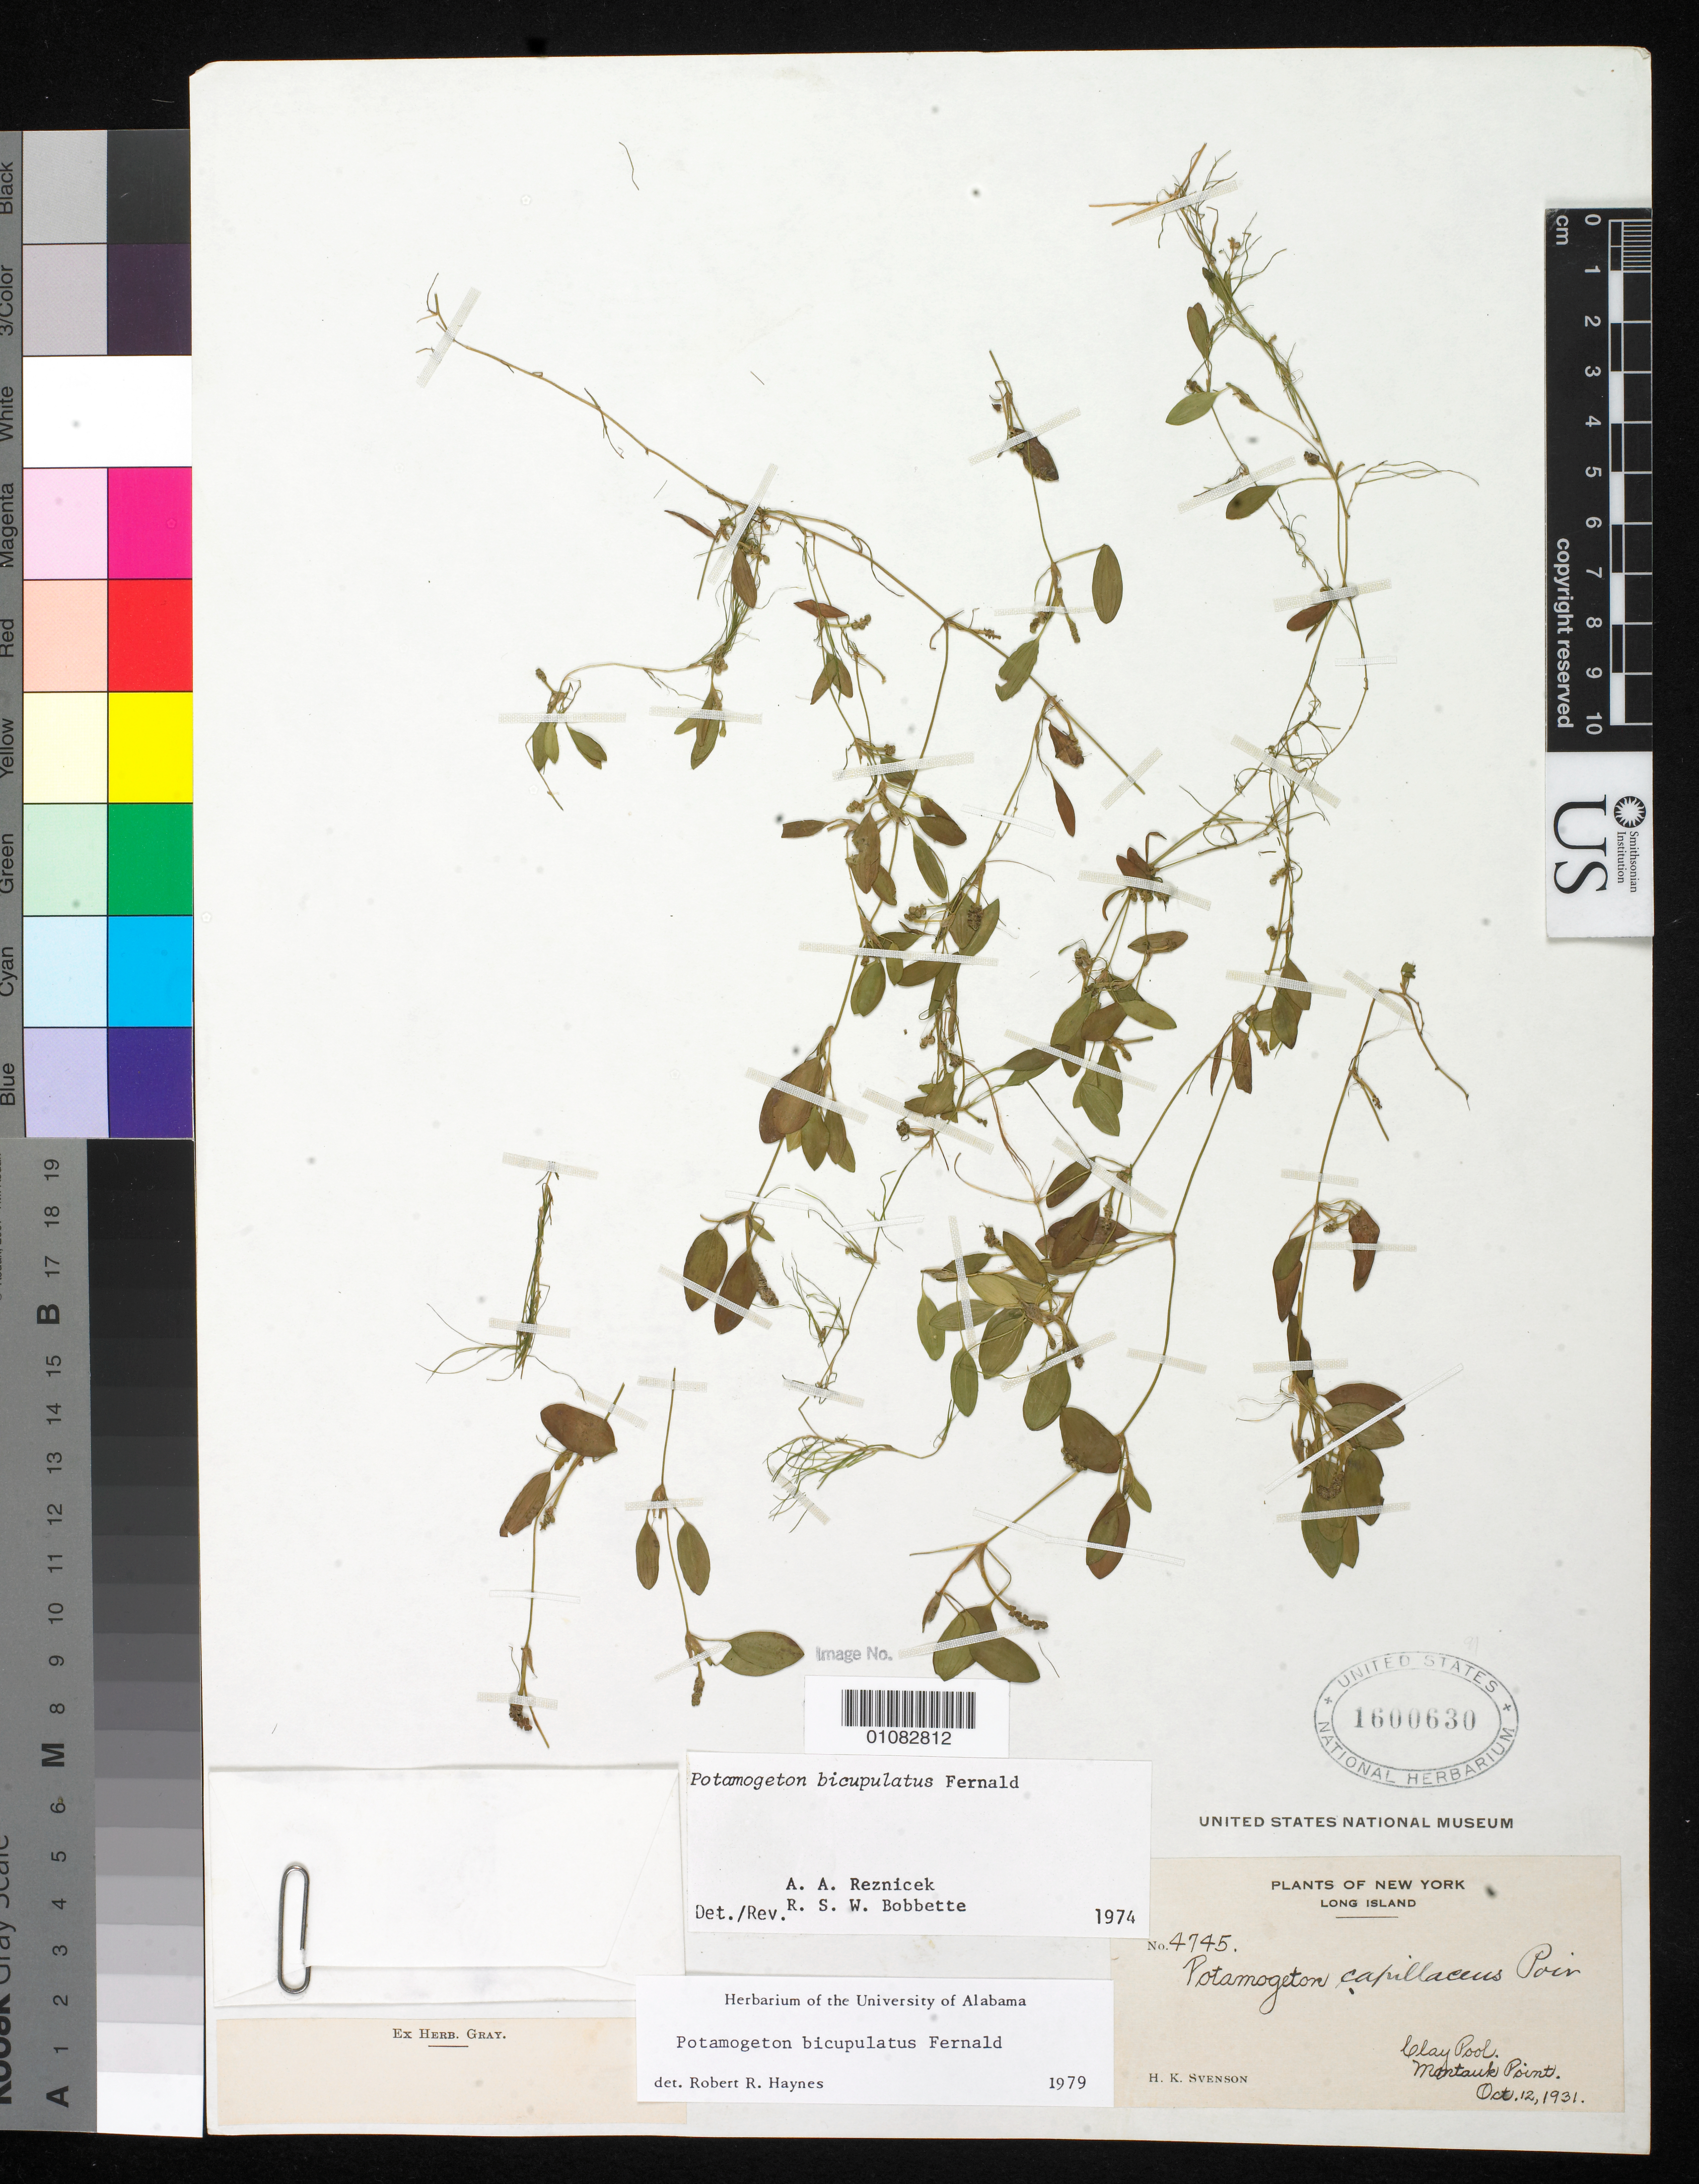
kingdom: Plantae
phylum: Tracheophyta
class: Liliopsida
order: Alismatales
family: Potamogetonaceae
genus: Potamogeton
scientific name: Potamogeton bicupulatus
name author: Fernald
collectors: H. K. Svenson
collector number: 4745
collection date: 1931-10-12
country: United States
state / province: New York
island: Long Island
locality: Montauk Point, Clay Pool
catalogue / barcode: US 1600630